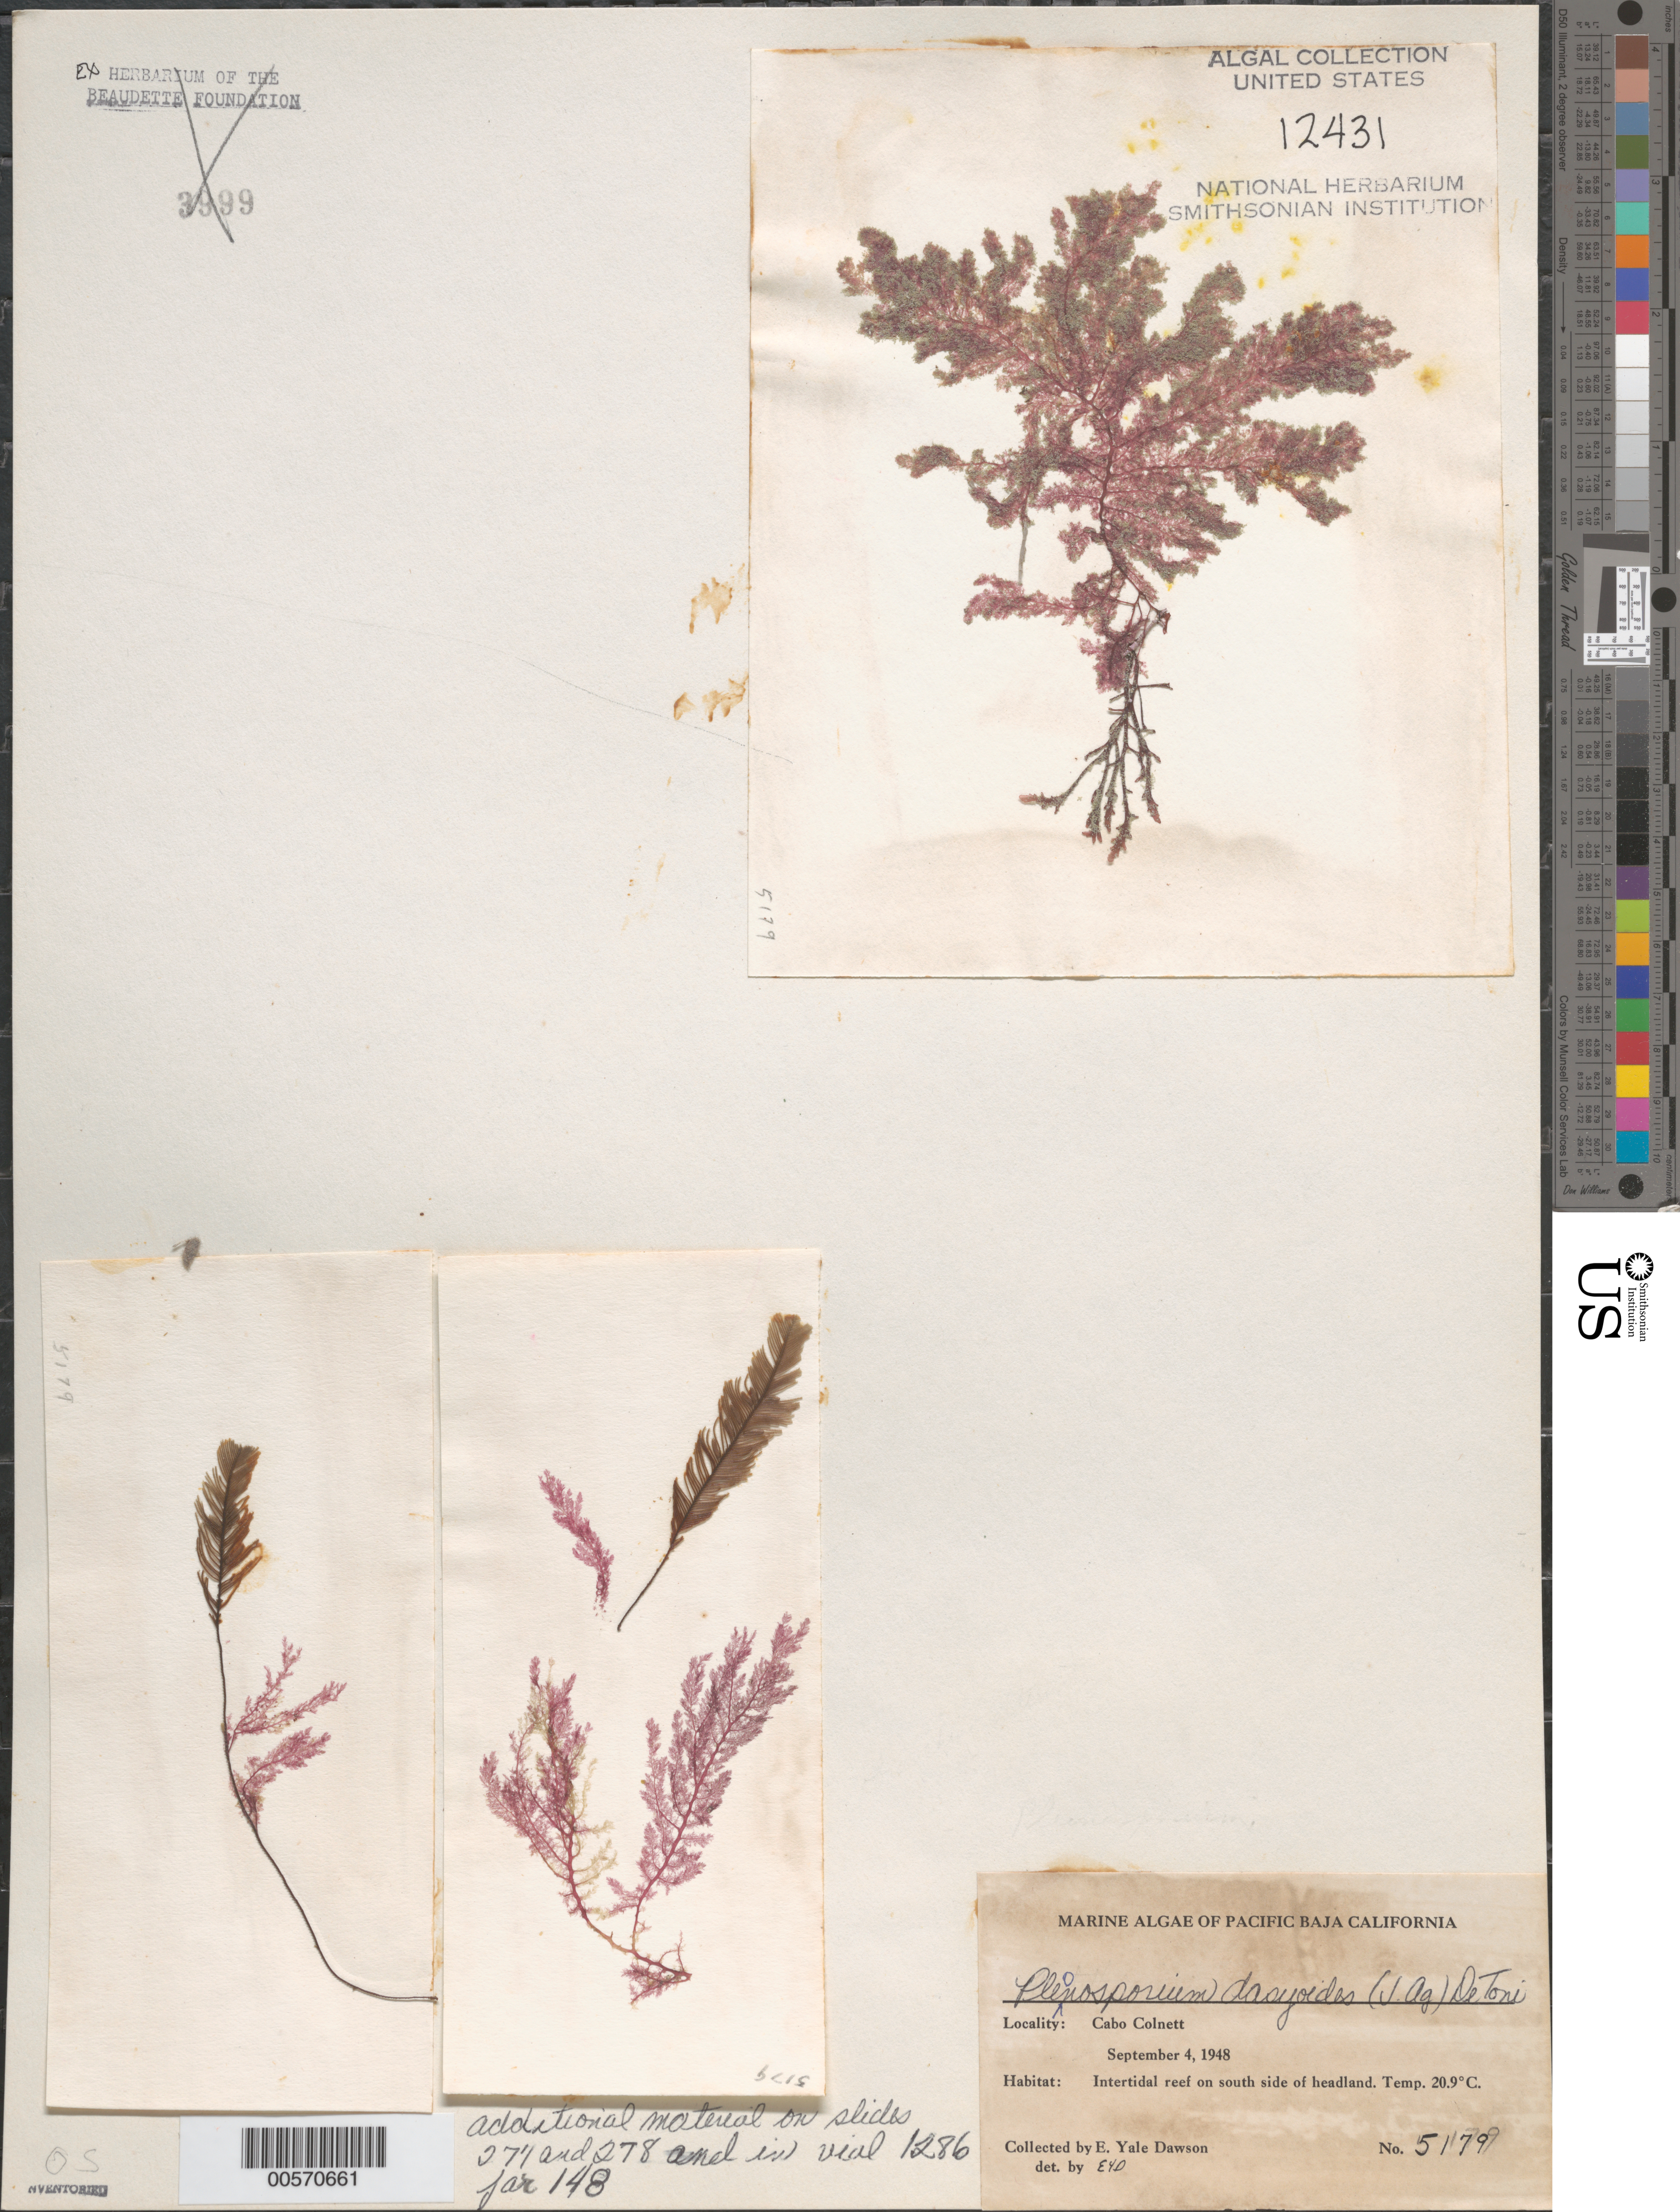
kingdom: Plantae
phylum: Rhodophyta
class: Florideophyceae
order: Ceramiales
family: Wrangeliaceae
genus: Pleonosporium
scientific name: Pleonosporium squarrulosum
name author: (Harv.) I.A. Abbott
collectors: E. Y. Dawson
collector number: EYD 5179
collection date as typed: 04 Sep 1948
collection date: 1948-09-04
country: Mexico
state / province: Baja California Norte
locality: Cabo Colnett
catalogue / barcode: US 12431